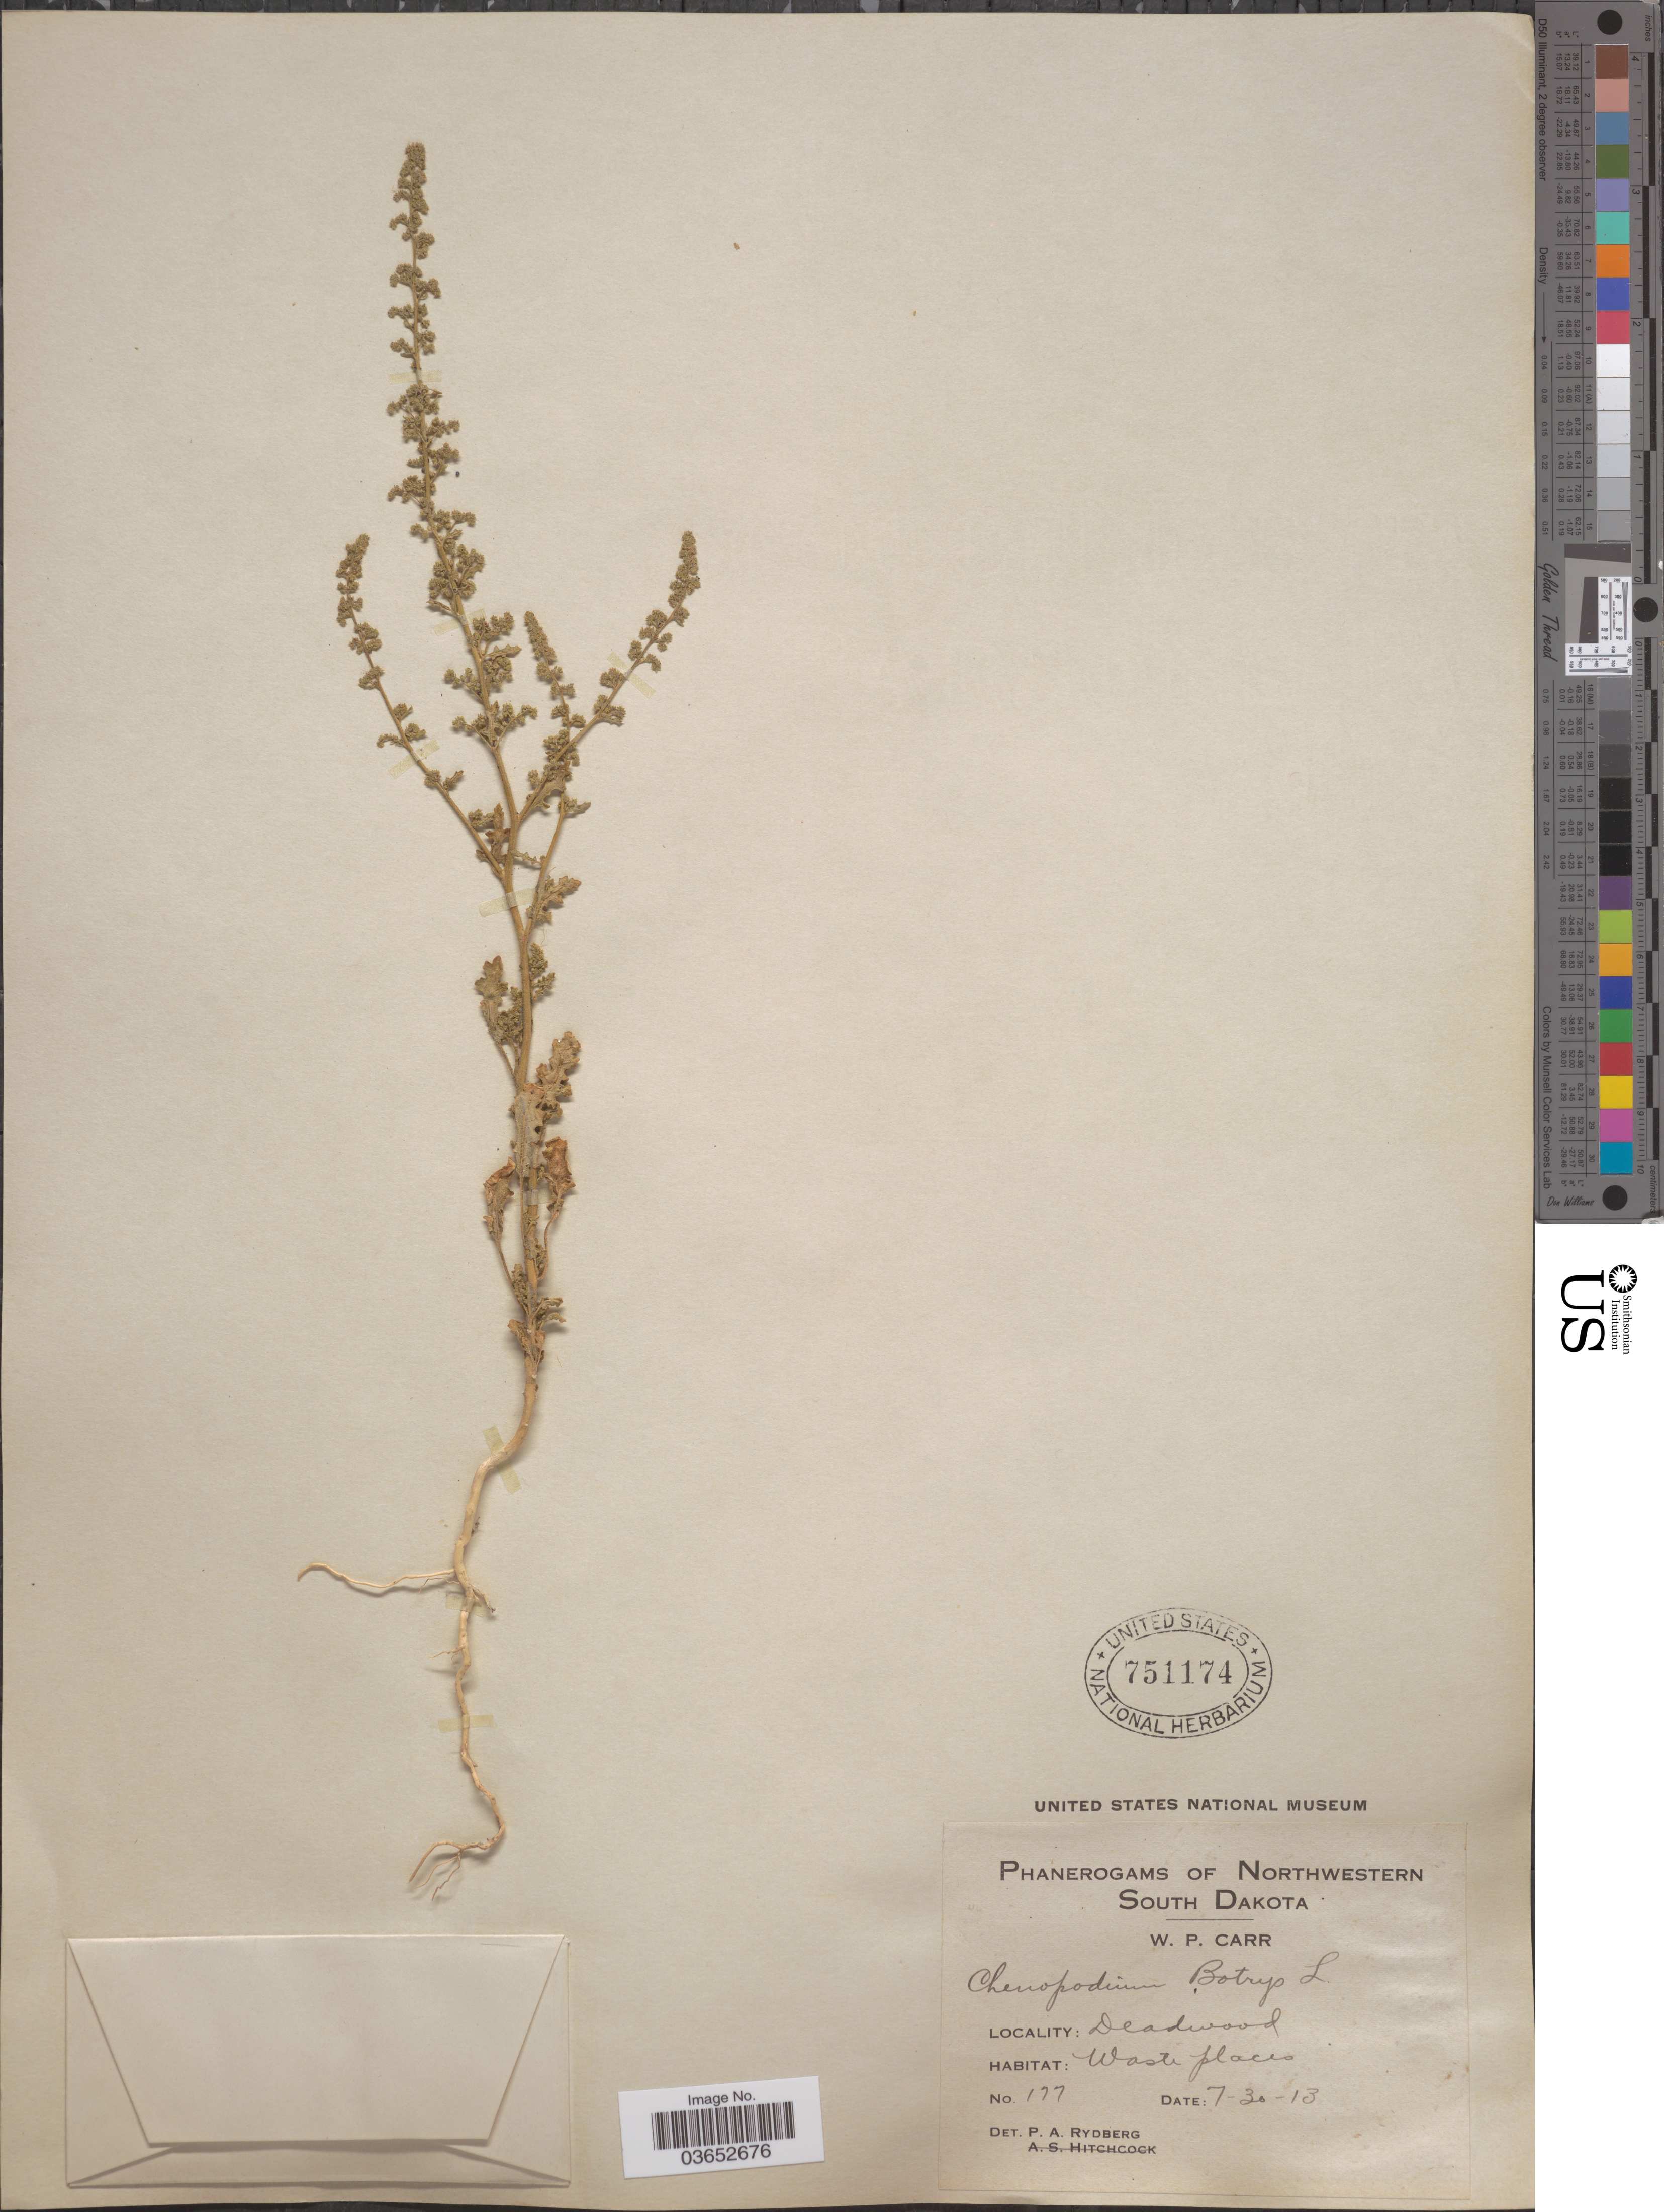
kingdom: Plantae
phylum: Tracheophyta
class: Magnoliopsida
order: Caryophyllales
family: Amaranthaceae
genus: Chenopodium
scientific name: Chenopodium botrys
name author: L.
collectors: W. Carr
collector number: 177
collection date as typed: Transcribed d/m/y: 30/7/13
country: United States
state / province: South Dakota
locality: Northwestern South Dakota. Deadwood.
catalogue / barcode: US 751174